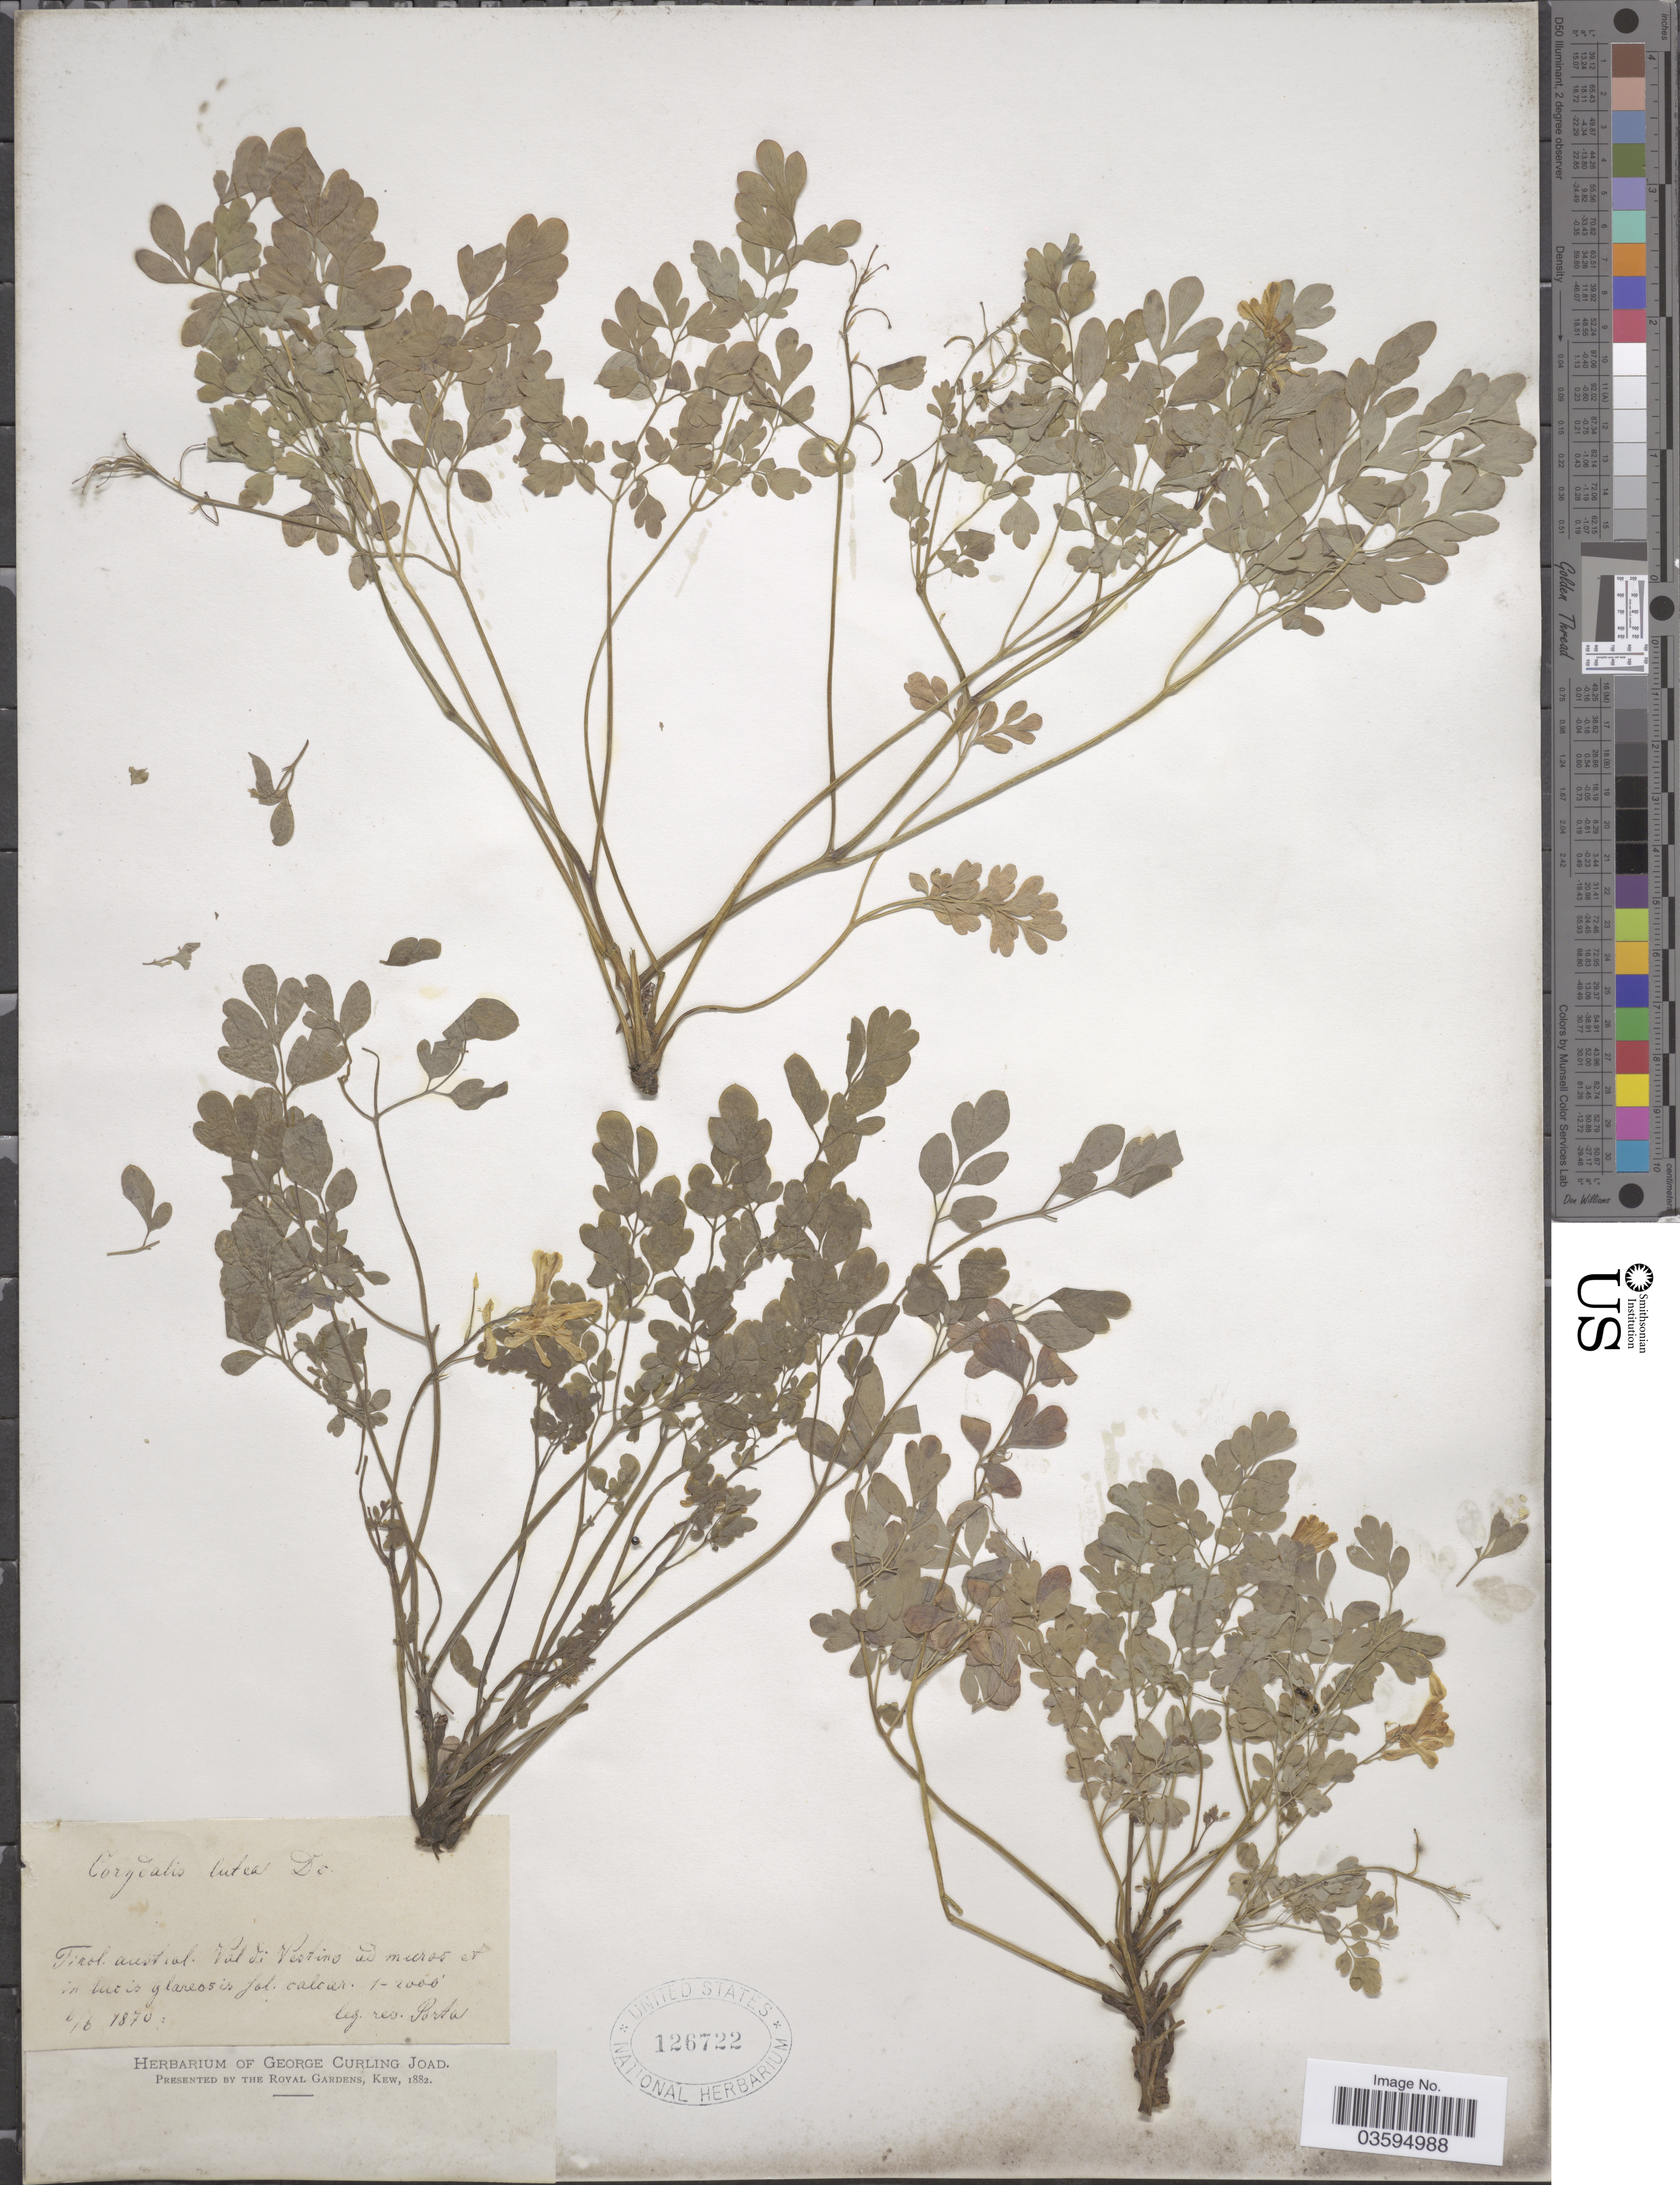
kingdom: Plantae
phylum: Tracheophyta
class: Magnoliopsida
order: Ranunculales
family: Papaveraceae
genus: Pseudofumaria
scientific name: Pseudofumaria lutea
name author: (L.) Borkh.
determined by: Strong, M. T., (US), Smithsonian Institution - National Museum of Natural History (UNITED STATES)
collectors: -- Porta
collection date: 1870-06-06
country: Italy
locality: Tirol austral. Val di Vestino ad muros et in lucis glareosis fol. calcar.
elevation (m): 305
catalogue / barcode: US 126722